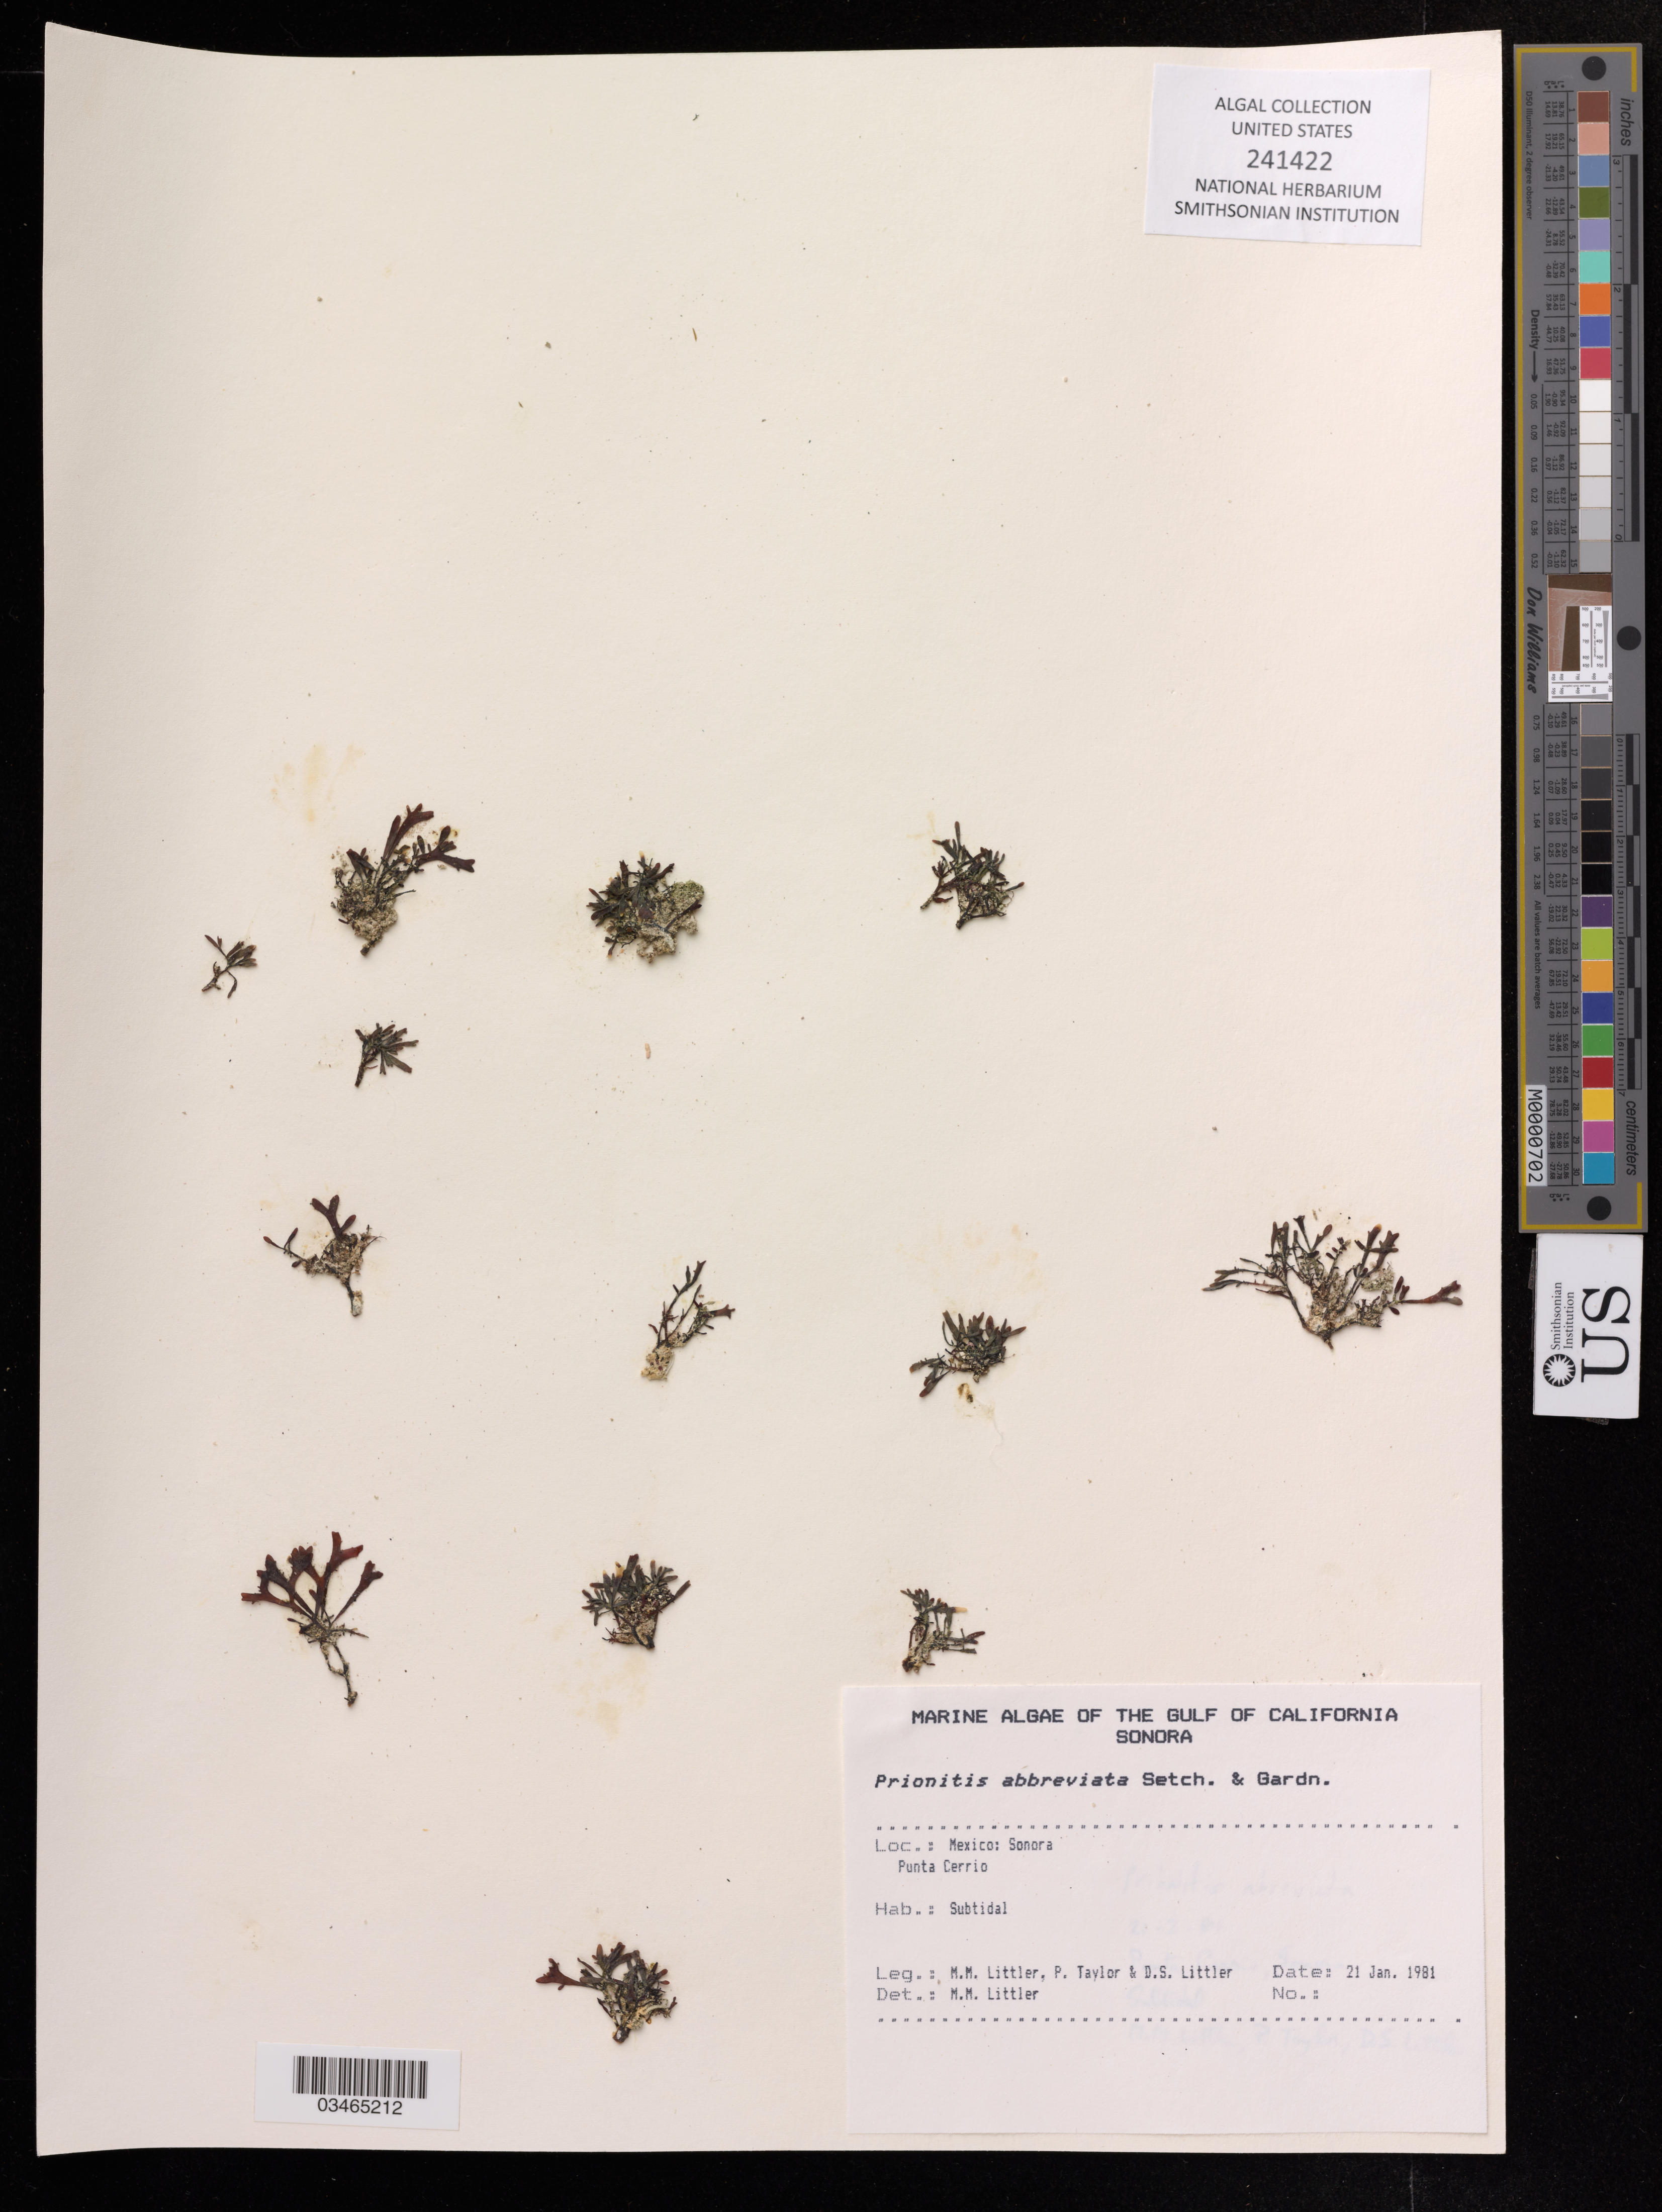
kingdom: Plantae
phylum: Rhodophyta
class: Florideophyceae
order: Cryptonemiales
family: Cryptonemiaceae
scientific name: Prionitis abbreviata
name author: Setchell & N.L. Gardner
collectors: M. M. Littler, P. Taylor & D. S. Littler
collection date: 1981-01-21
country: Mexico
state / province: Sonora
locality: The Gulf of California. Punta Cerrio.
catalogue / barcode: US 241422